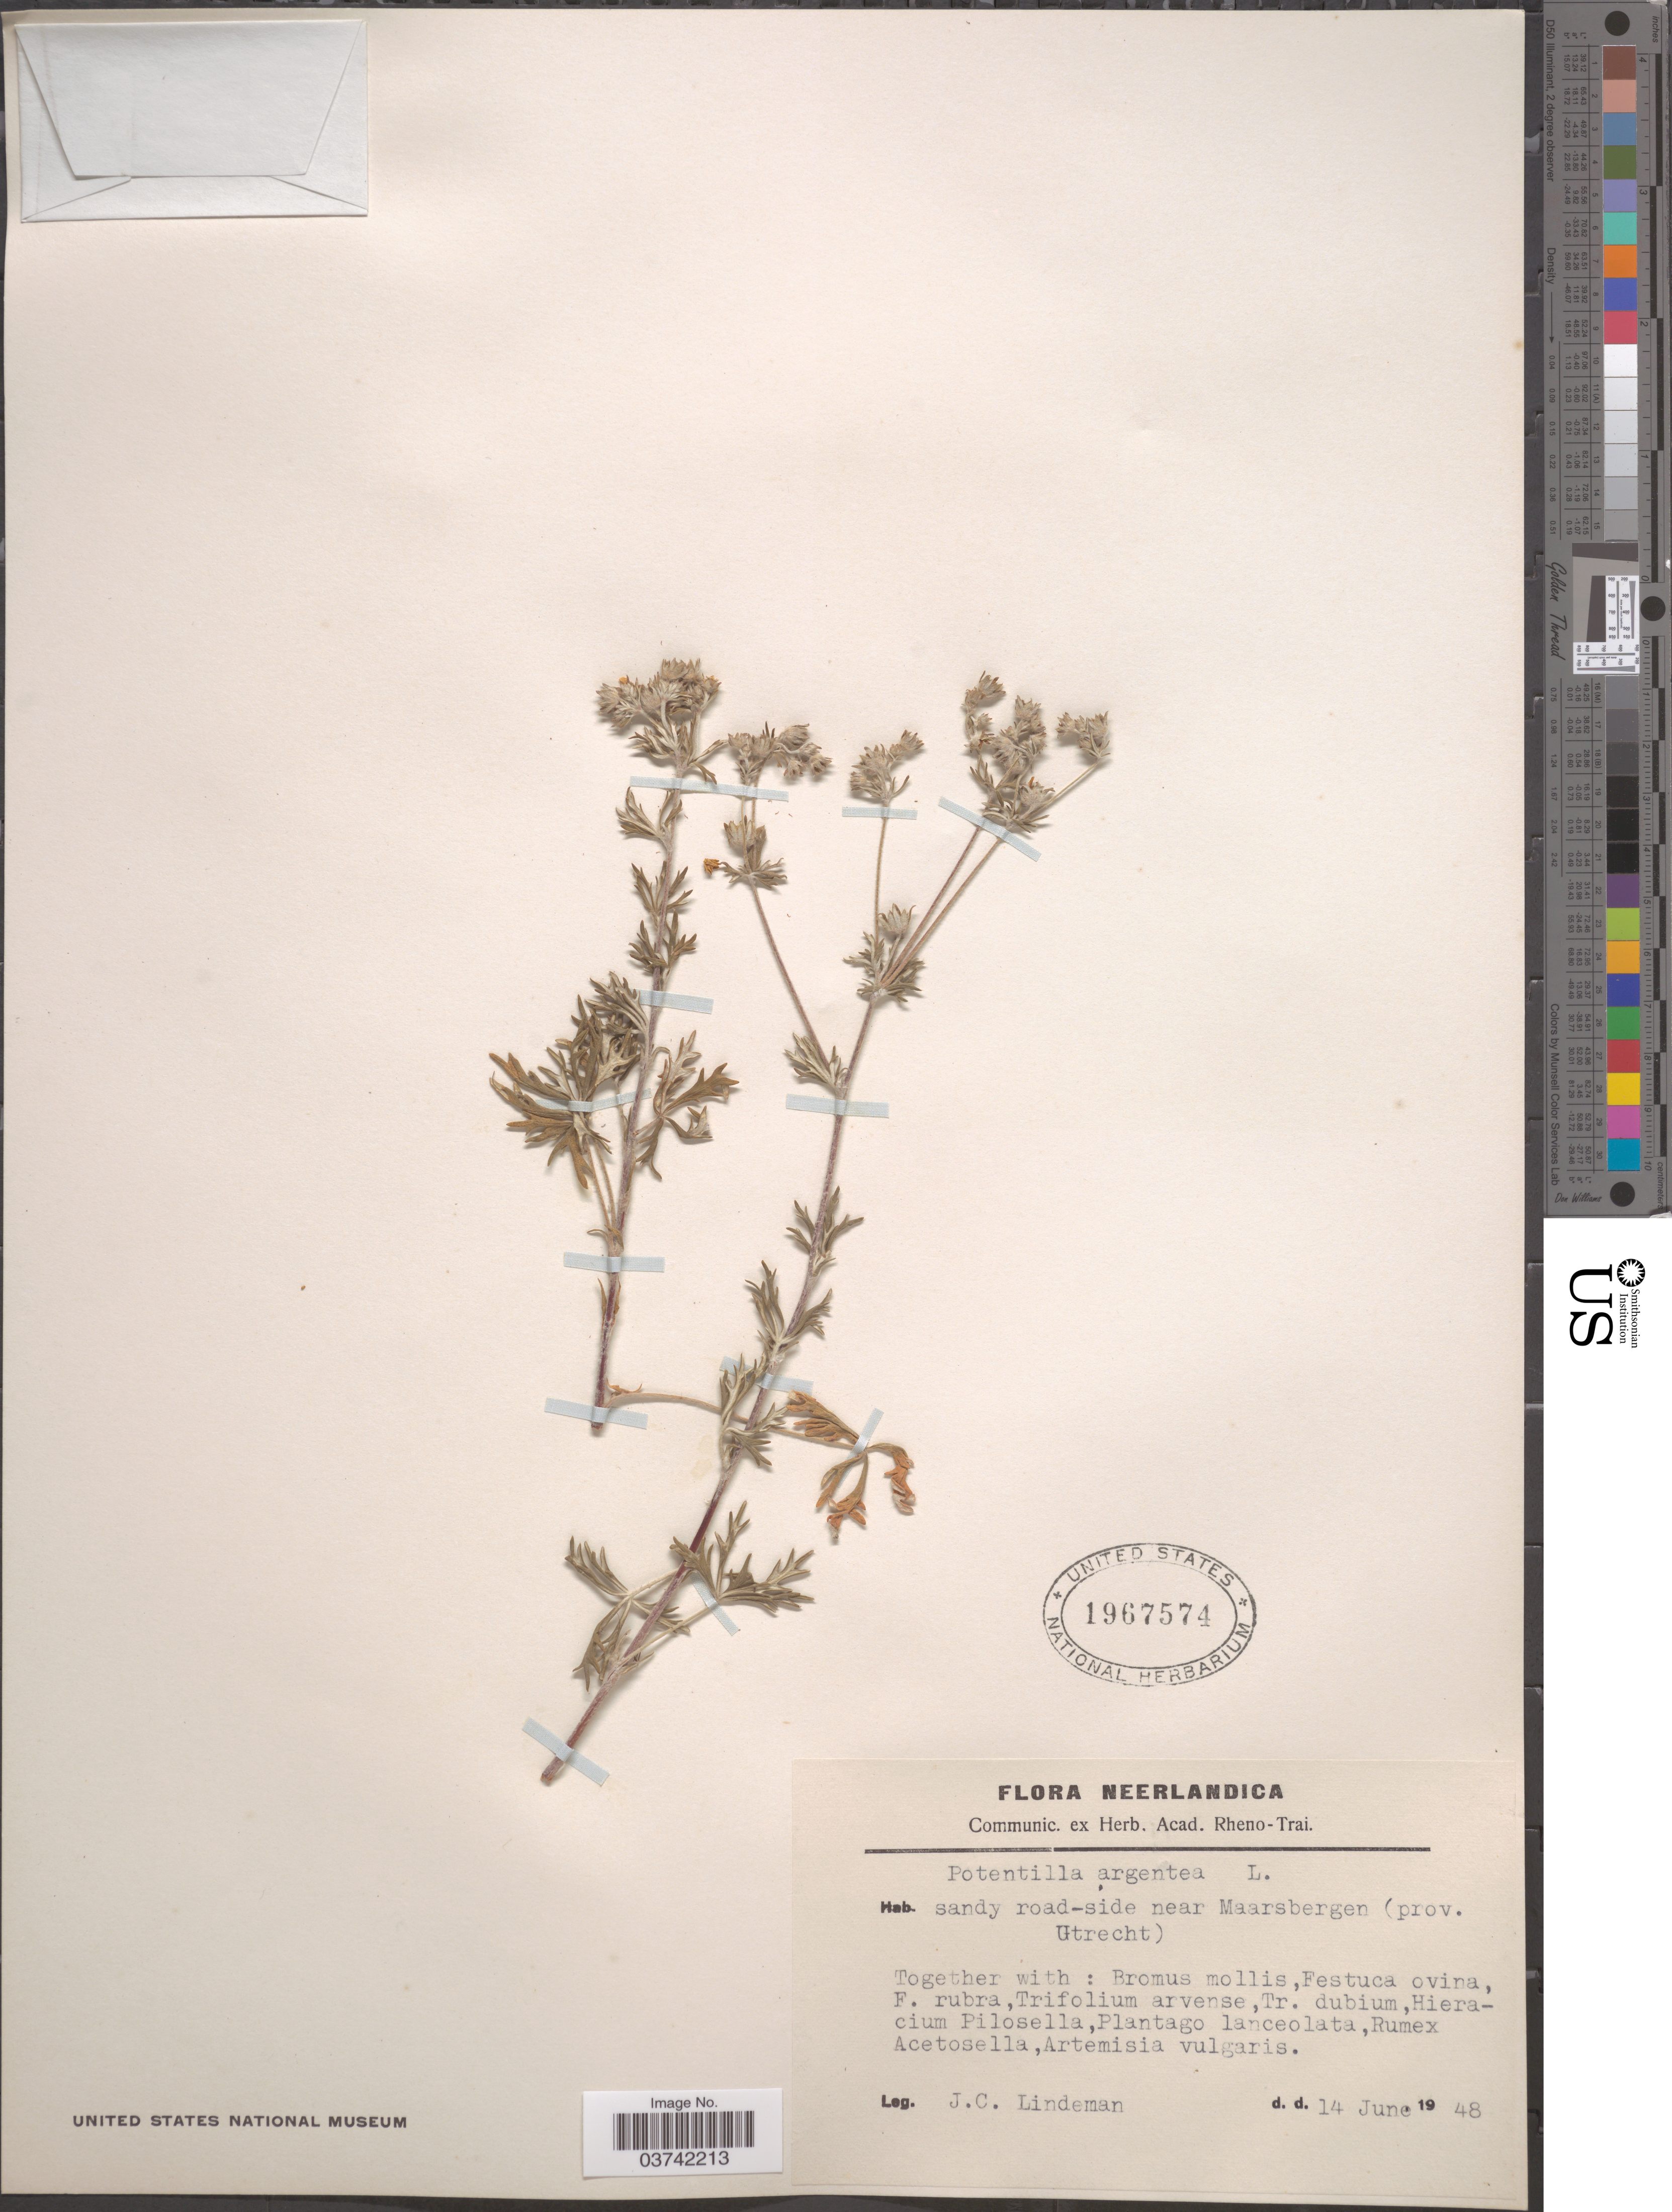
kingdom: Plantae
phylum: Tracheophyta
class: Magnoliopsida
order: Rosales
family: Rosaceae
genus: Potentilla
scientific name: Potentilla argentea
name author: L.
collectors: J. C. Lindeman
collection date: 1948-06-14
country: Netherlands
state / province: Utrecht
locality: Sandy road-side near Maarsbergen.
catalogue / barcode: US 1967574